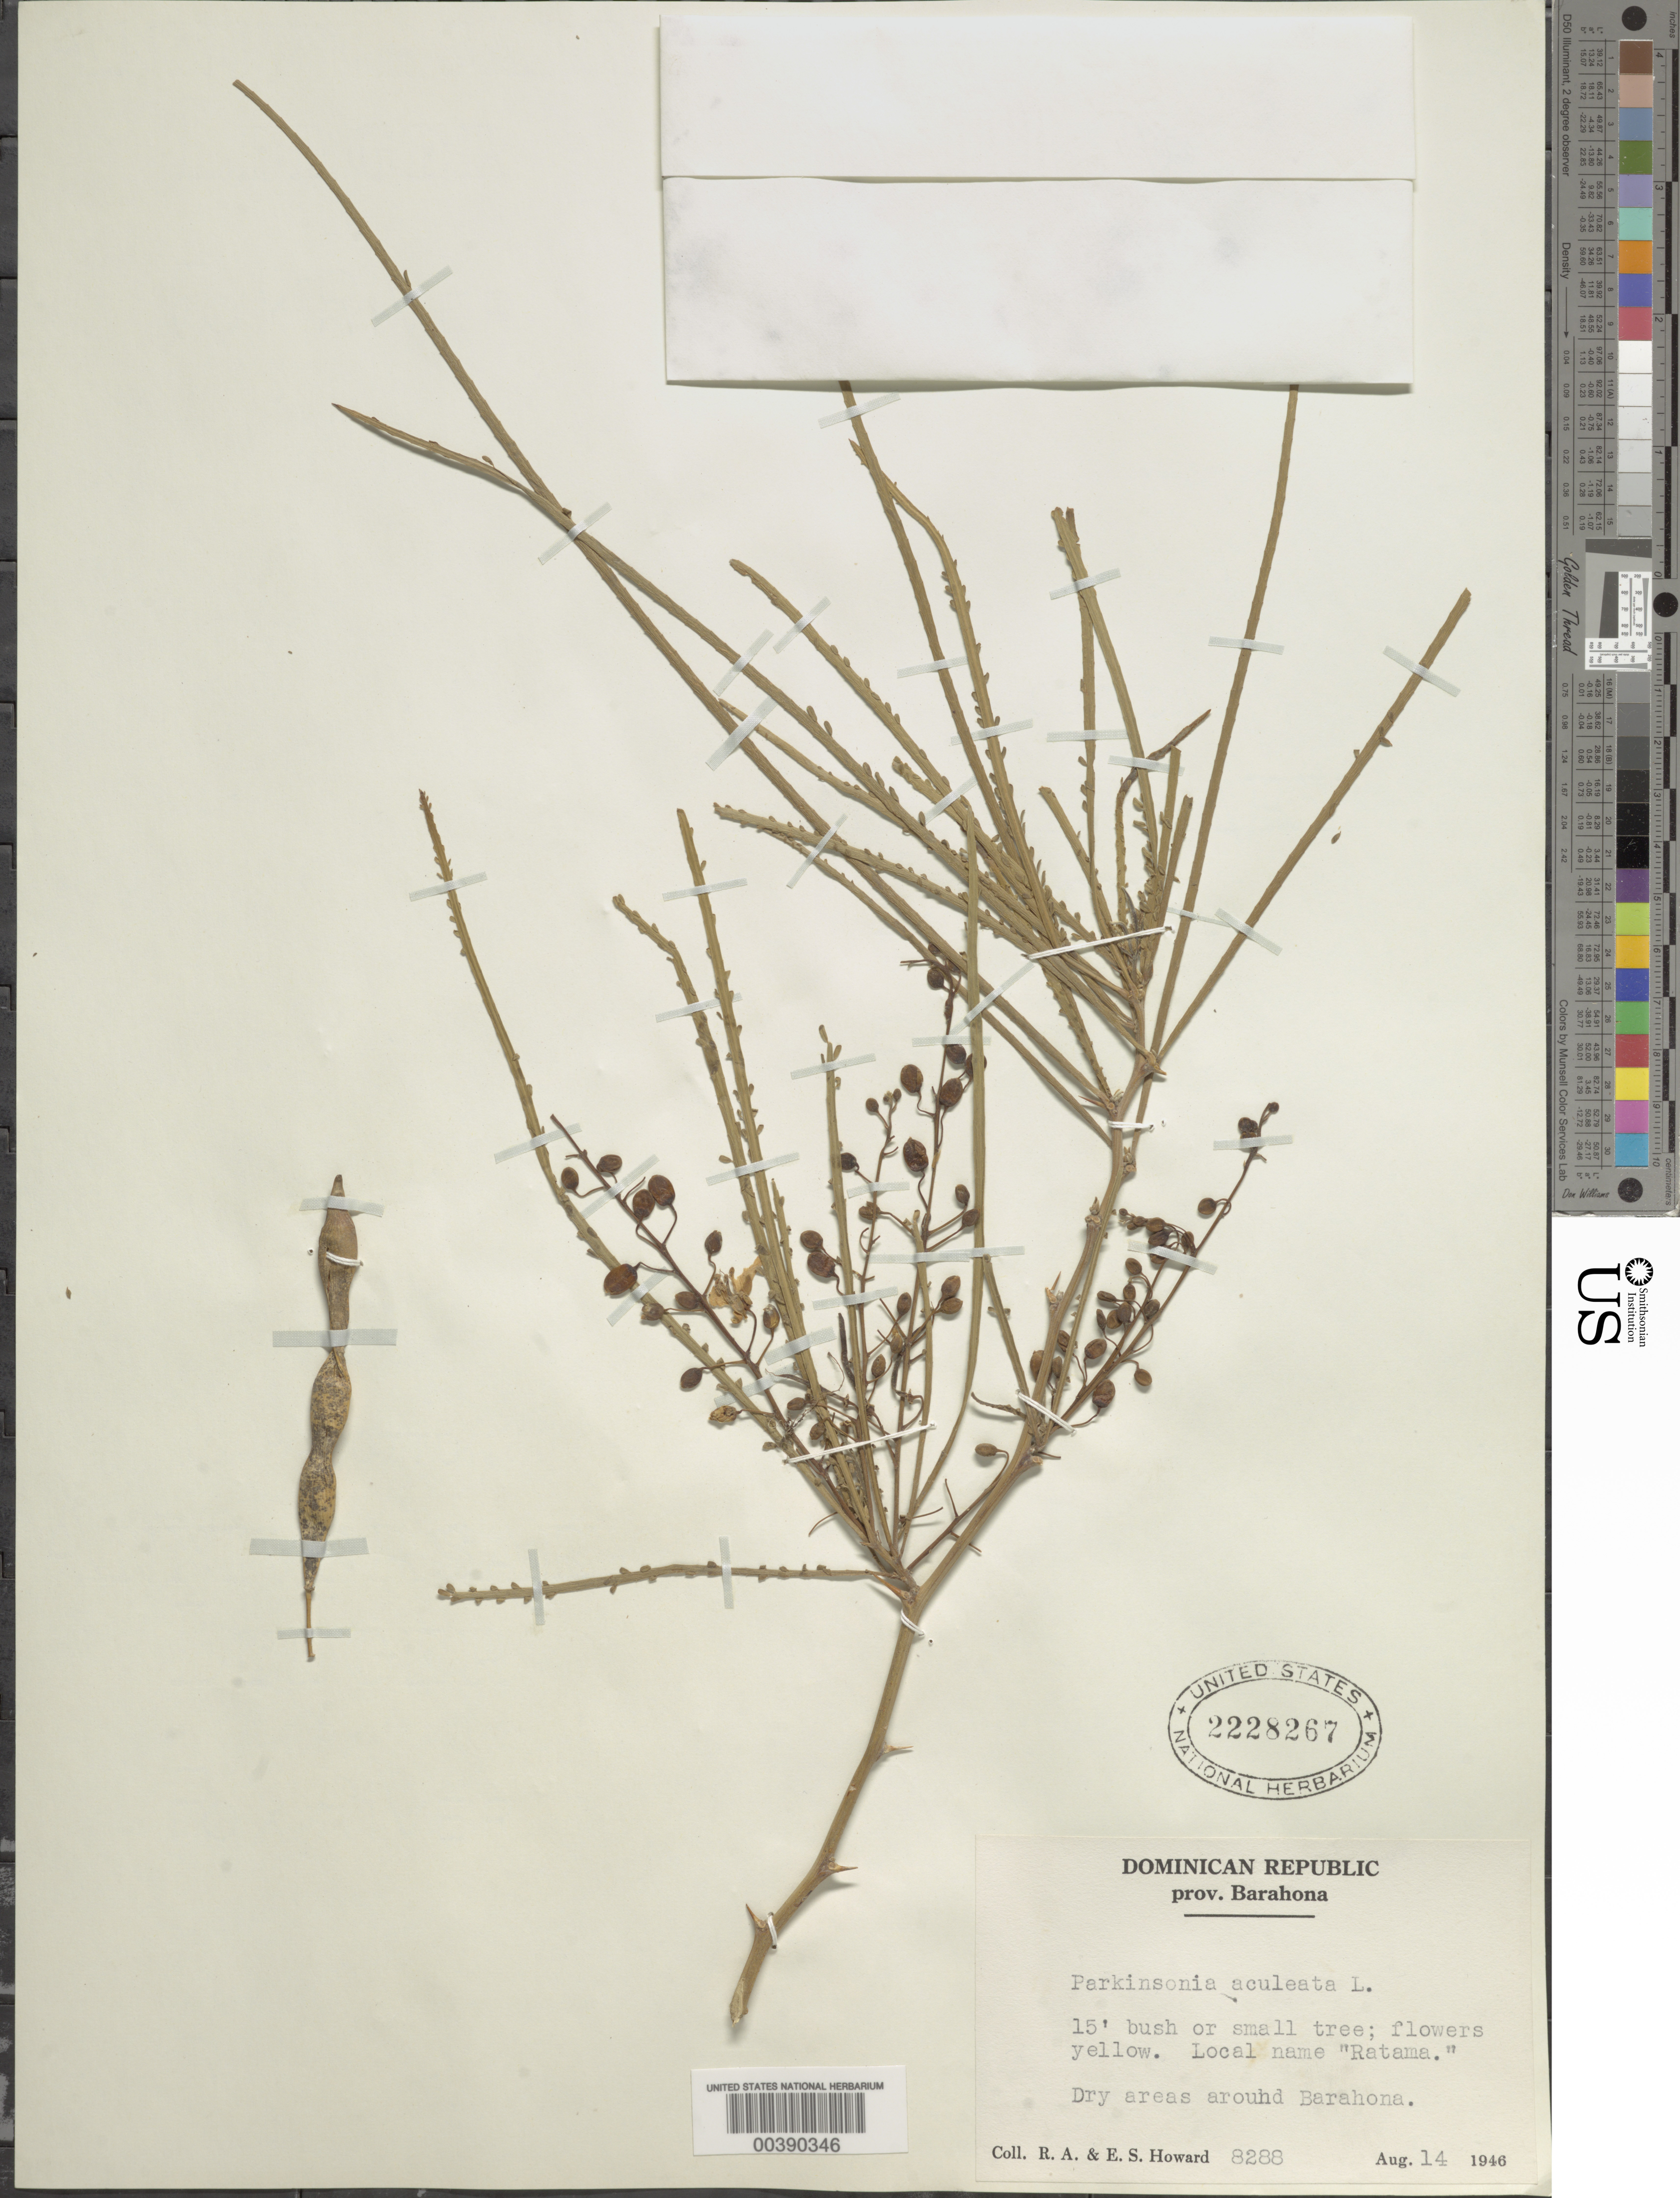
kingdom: Plantae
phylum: Tracheophyta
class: Magnoliopsida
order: Fabales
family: Fabaceae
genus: Parkinsonia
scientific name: Parkinsonia aculeata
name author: L.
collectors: R. A. Howard & E. S. Howard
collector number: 8288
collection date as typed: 14 Aug 1946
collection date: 1946-08-14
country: Dominican Republic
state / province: Barahona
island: Hispaniola Island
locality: Around barahona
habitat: Dry areas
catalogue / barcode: US 2228267